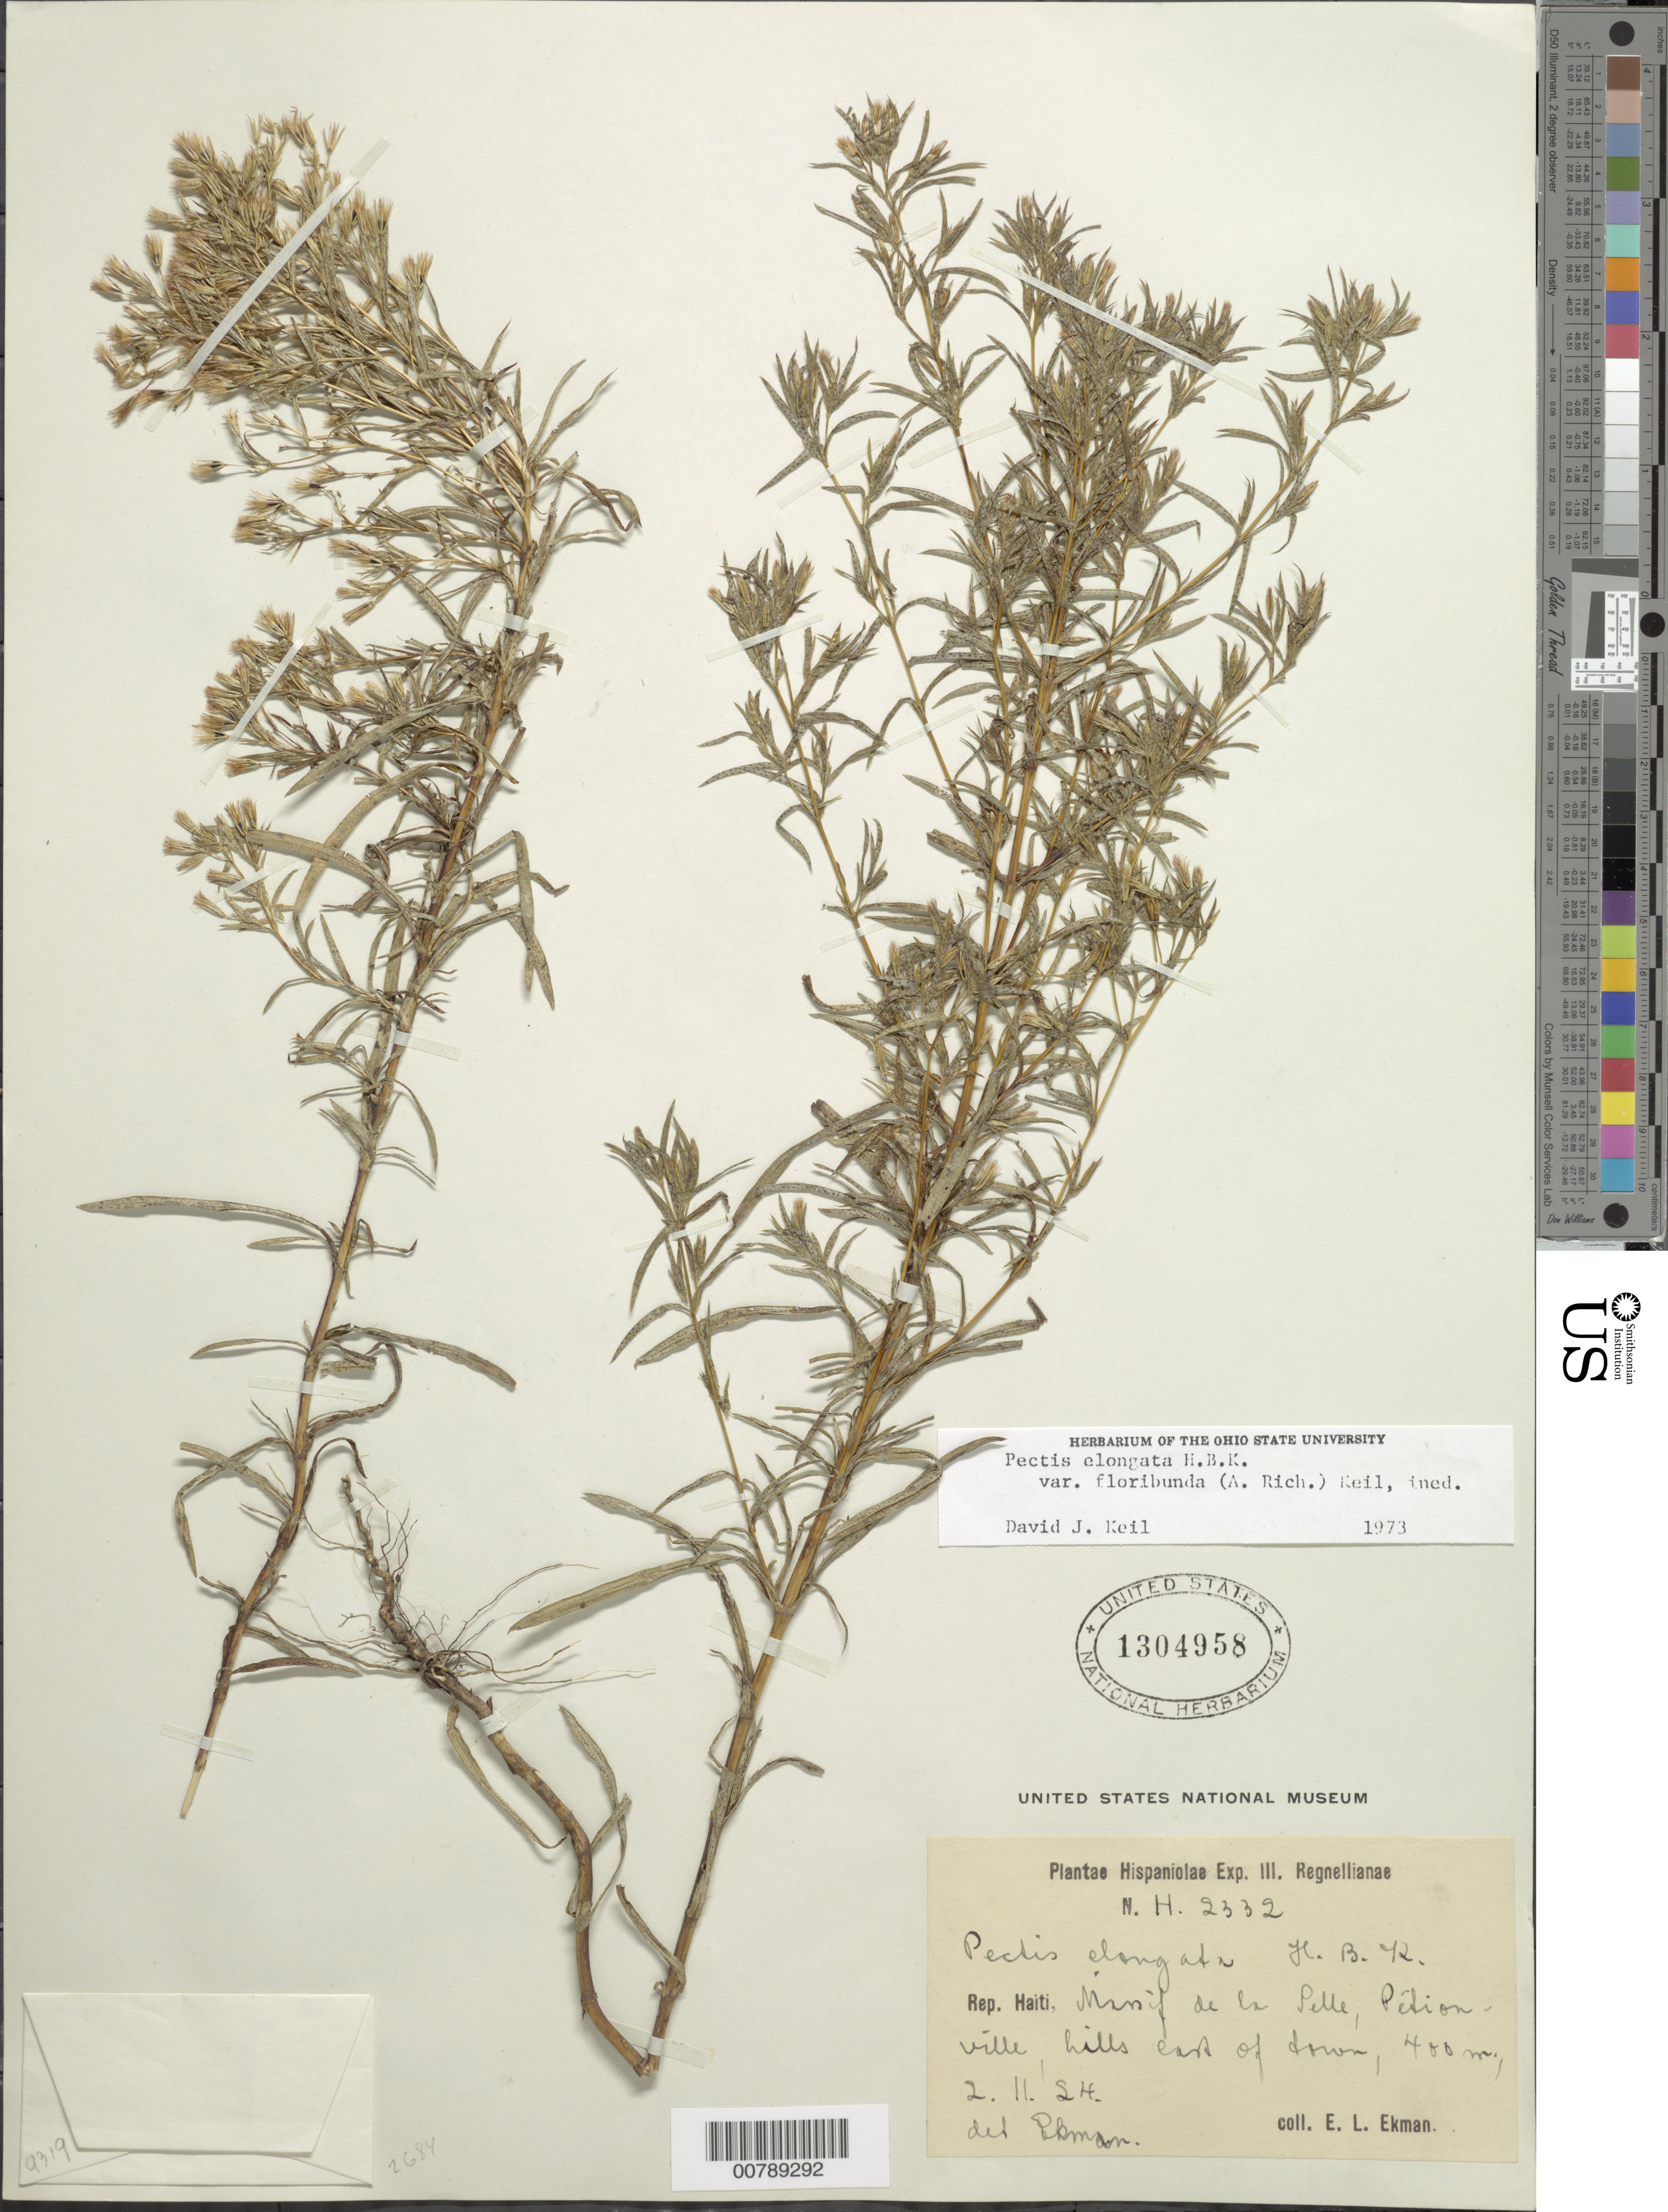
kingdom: Plantae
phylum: Tracheophyta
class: Magnoliopsida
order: Asterales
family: Asteraceae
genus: Pectis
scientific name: Pectis elongata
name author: Kunth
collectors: E. L. Ekman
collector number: H 2332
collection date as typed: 02 Nov 1924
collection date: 1924-11-02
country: Haiti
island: Hispaniola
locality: Massif de la Selle, Pèdion-ville, hills east of town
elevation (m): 400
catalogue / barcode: US 1304958